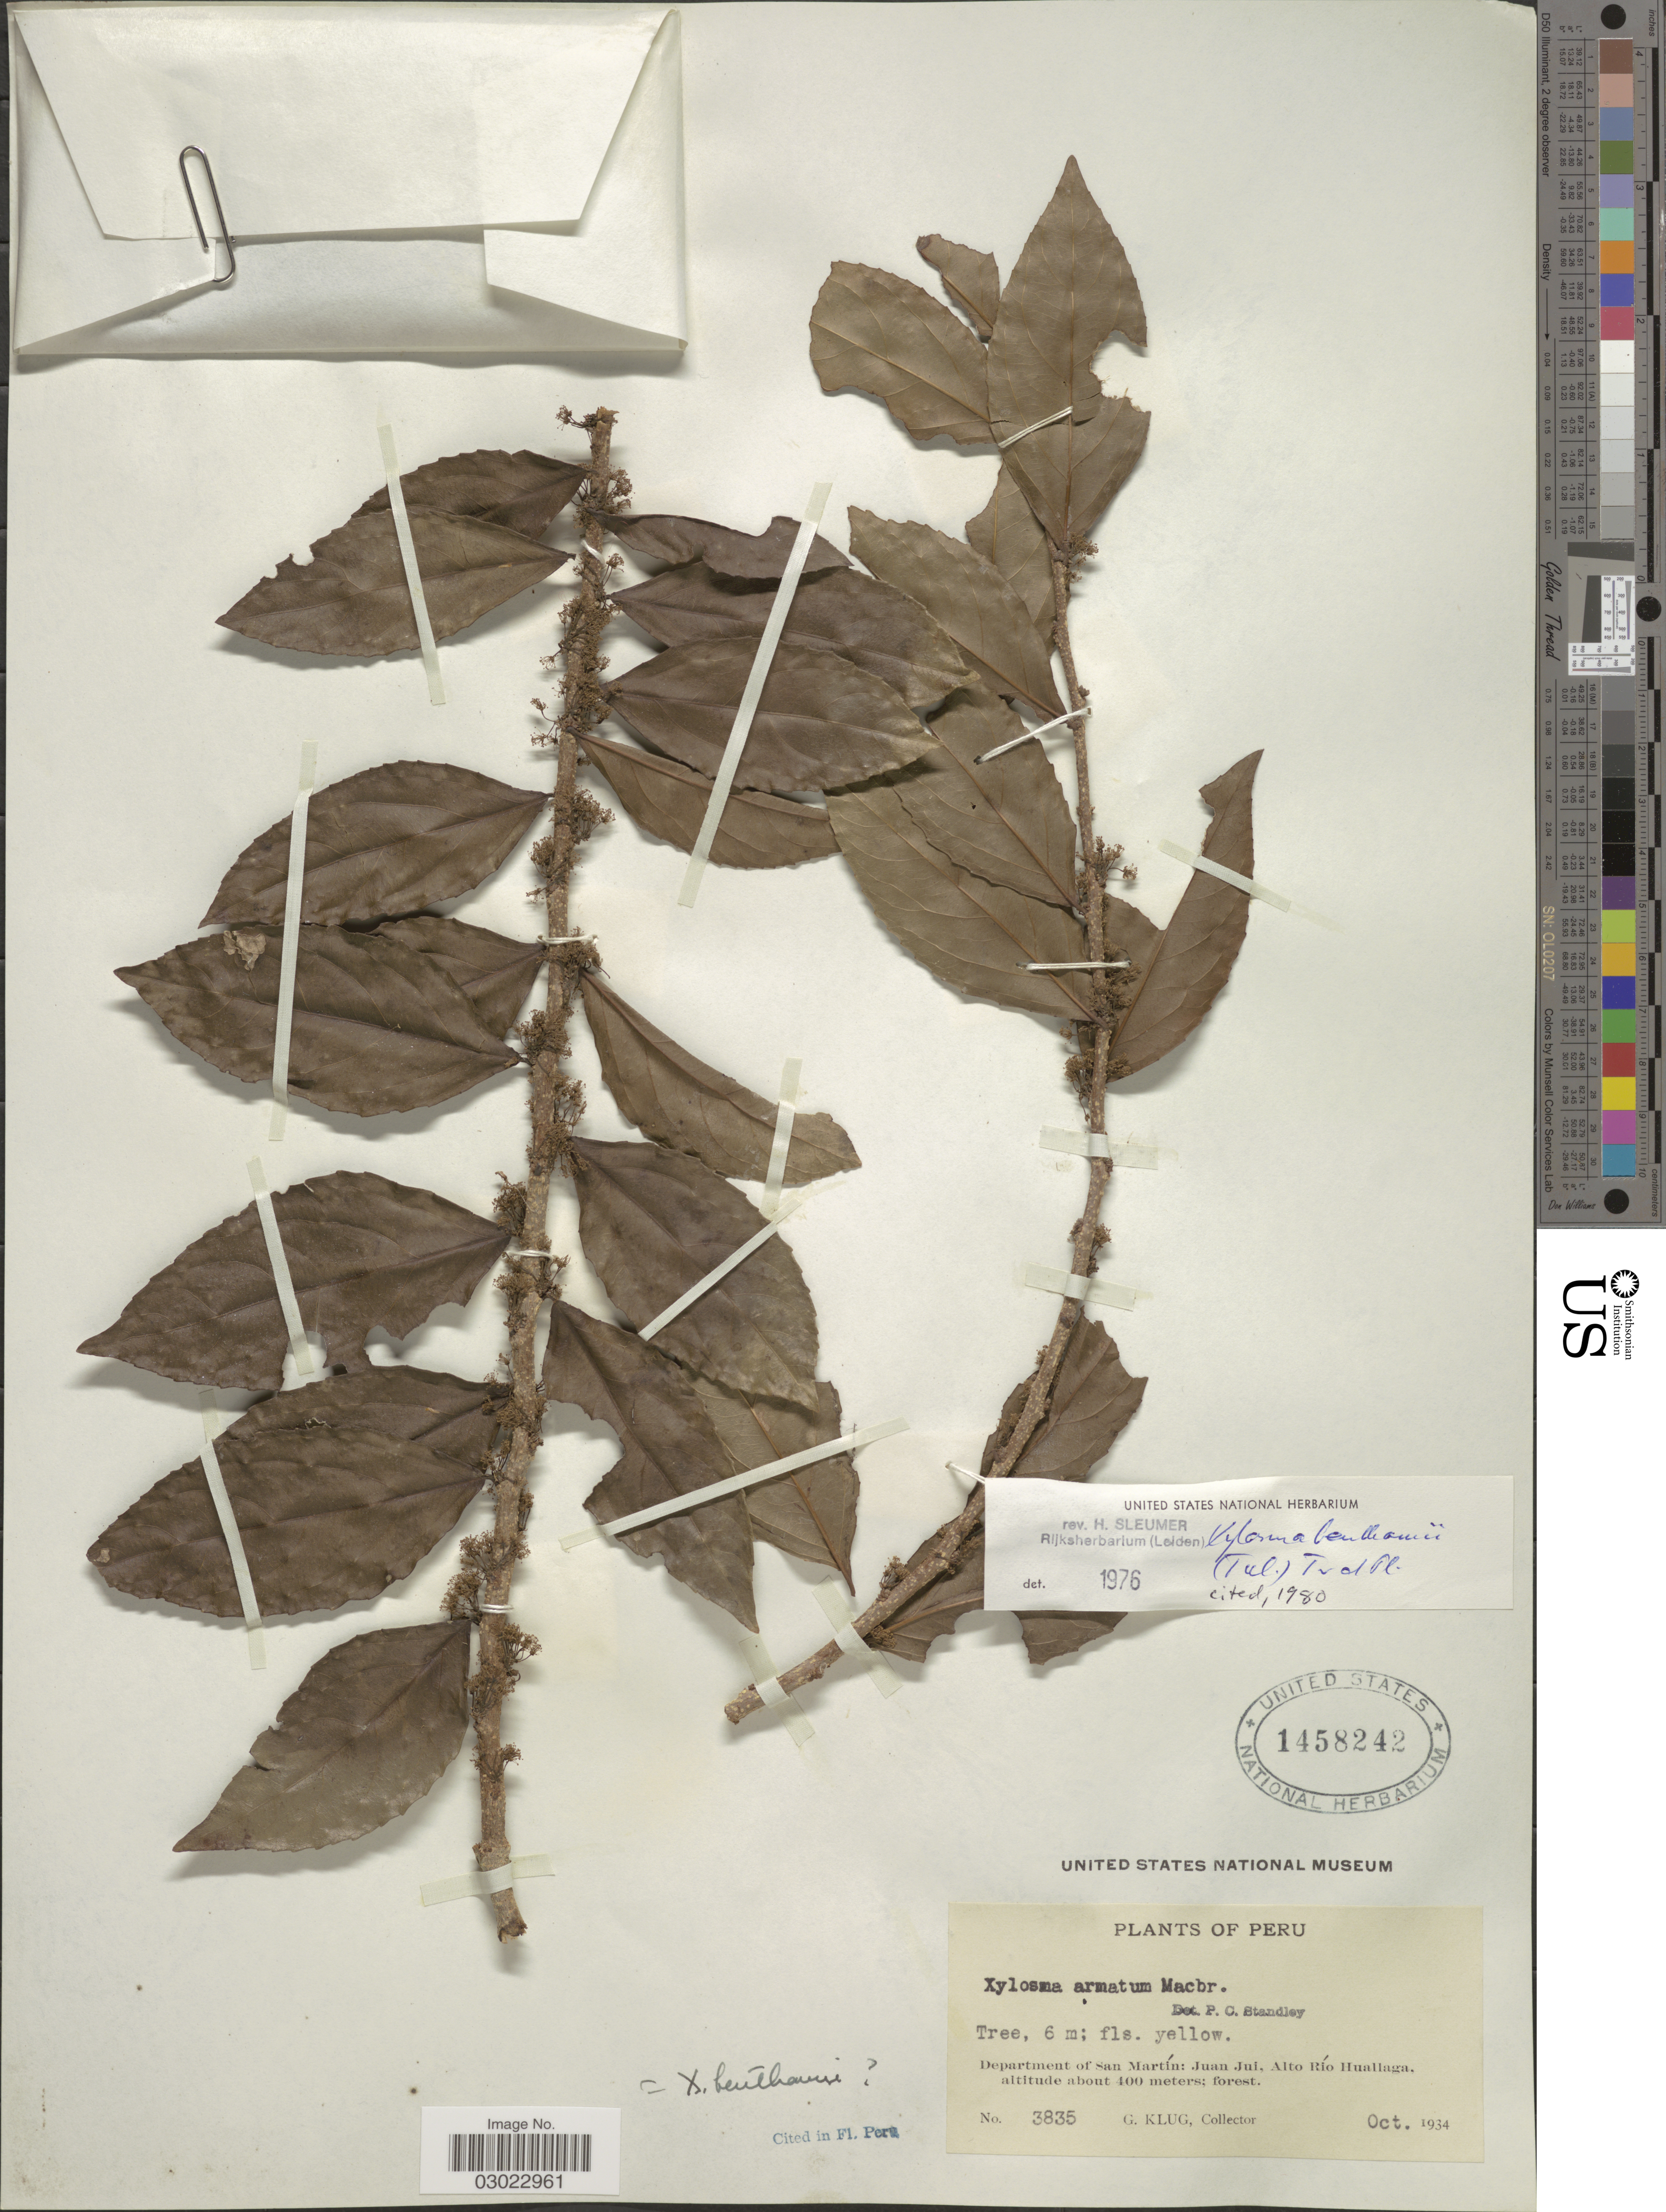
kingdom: Plantae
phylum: Tracheophyta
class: Magnoliopsida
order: Malpighiales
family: Salicaceae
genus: Xylosma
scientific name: Xylosma benthamii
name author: (Tul.) Triana & Planch.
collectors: G. Klug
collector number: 3835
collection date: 1934-10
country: Peru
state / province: San Martín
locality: Department of San Martín: Juan Jui, Alto Río Huallaga.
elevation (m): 400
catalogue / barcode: US 1458242